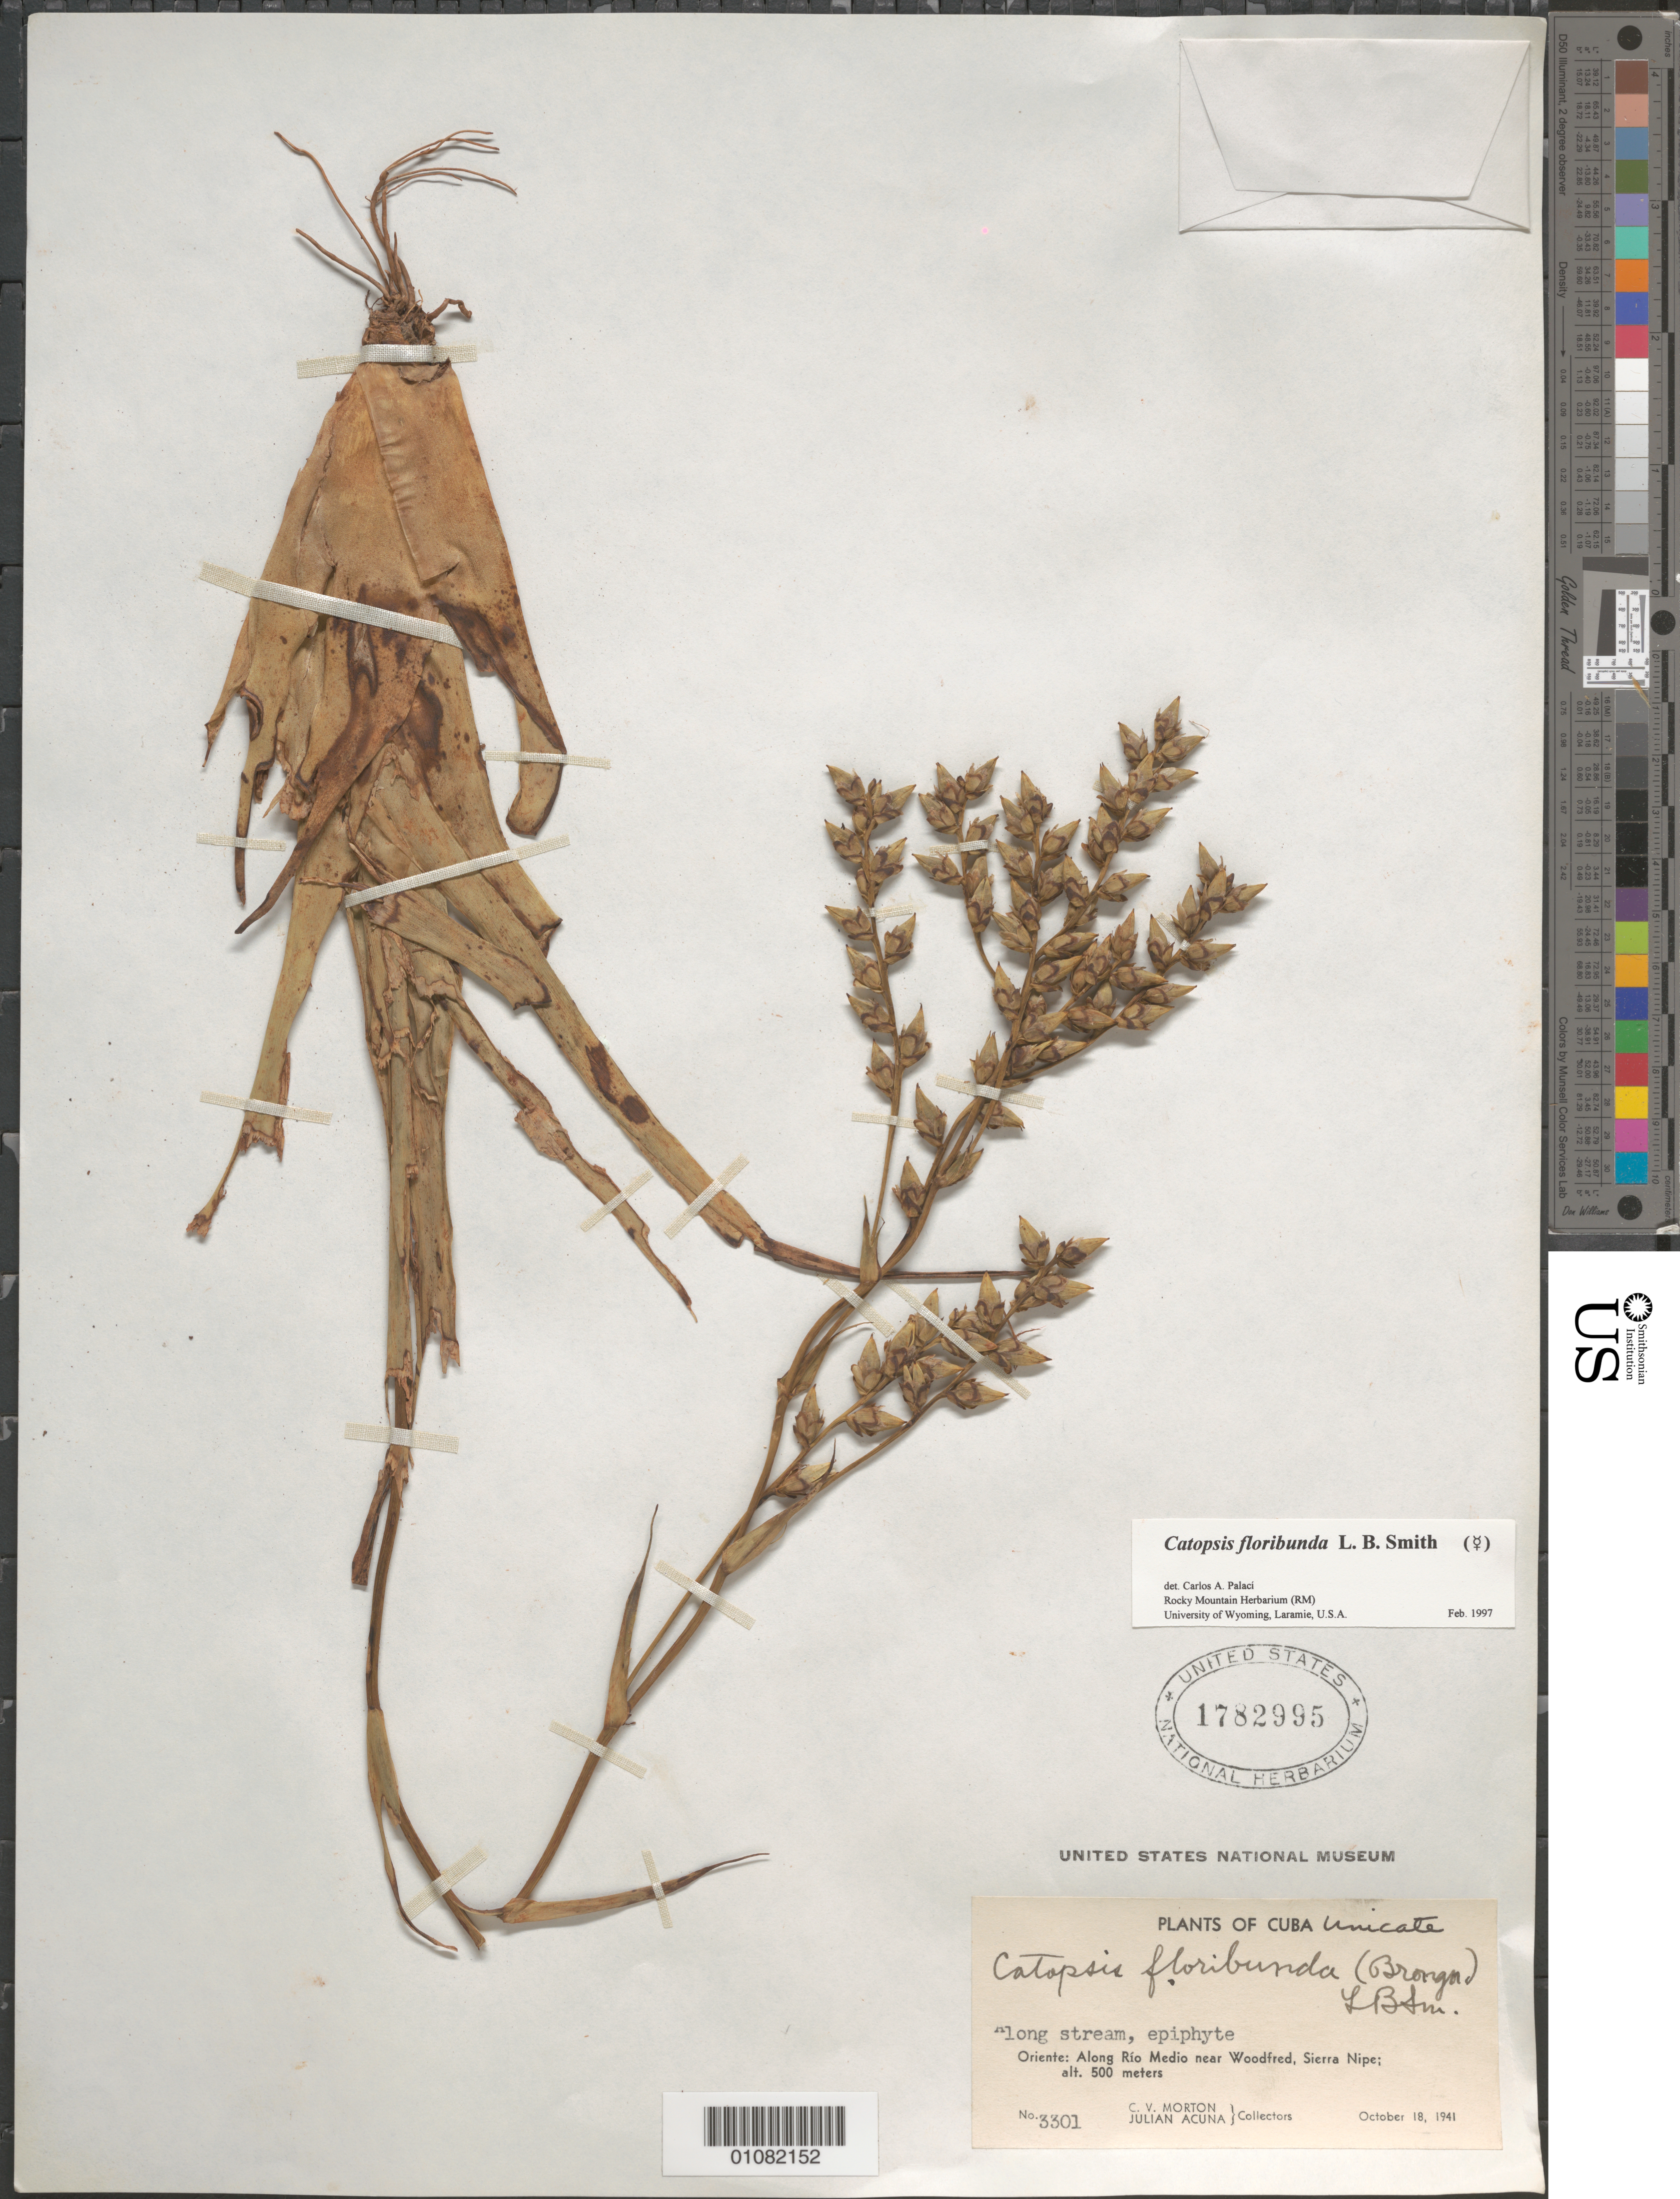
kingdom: Plantae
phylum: Tracheophyta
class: Liliopsida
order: Poales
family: Bromeliaceae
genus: Catopsis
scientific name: Catopsis floribunda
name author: L.B. Sm.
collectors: C. V. Morton & J. Acuña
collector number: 3301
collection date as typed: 18 Oct 1941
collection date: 1941-10-18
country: Cuba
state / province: Holguín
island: Cuba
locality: Along Río Medio near Woodfred, Sierra Nipe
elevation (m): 500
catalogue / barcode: US 1782995